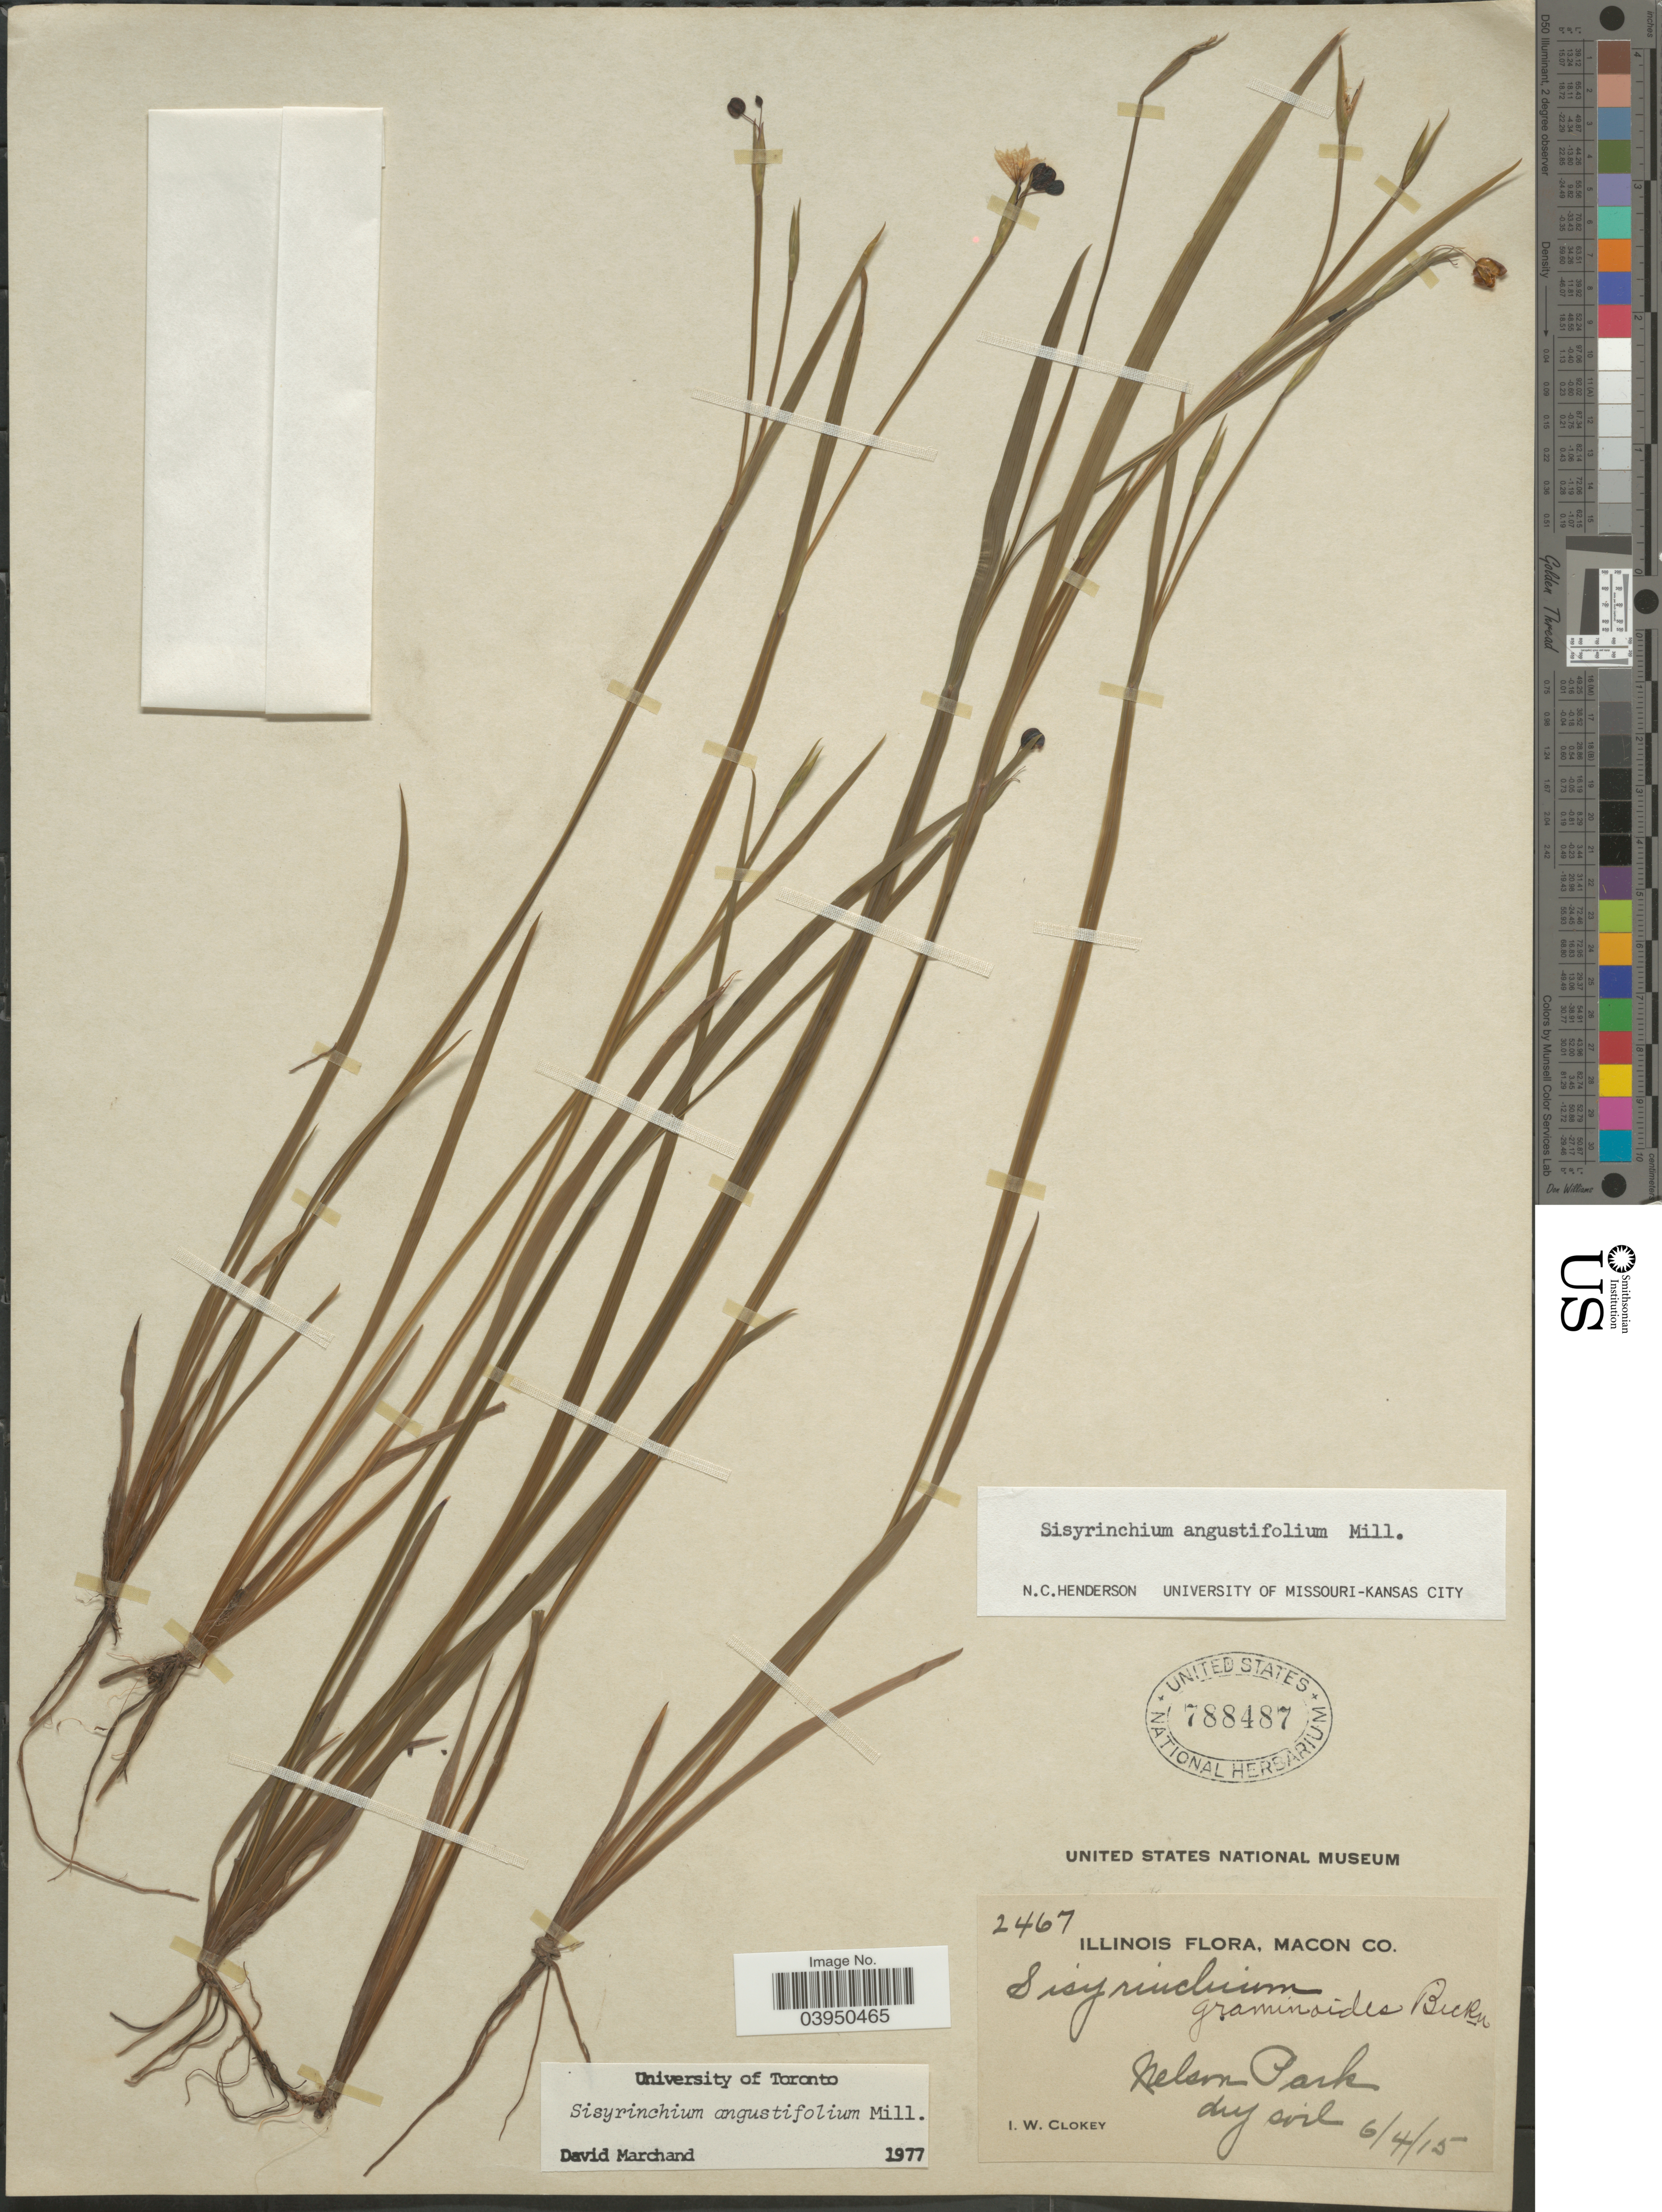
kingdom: Plantae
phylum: Tracheophyta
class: Liliopsida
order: Asparagales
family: Iridaceae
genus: Sisyrinchium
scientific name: Sisyrinchium angustifolium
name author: Mill.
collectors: I. W. Clokey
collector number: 2467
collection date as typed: Transcribed d/m/y: 4/6/15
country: United States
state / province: Illinois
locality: Macon Co. Nelson Park.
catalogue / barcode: US 788487